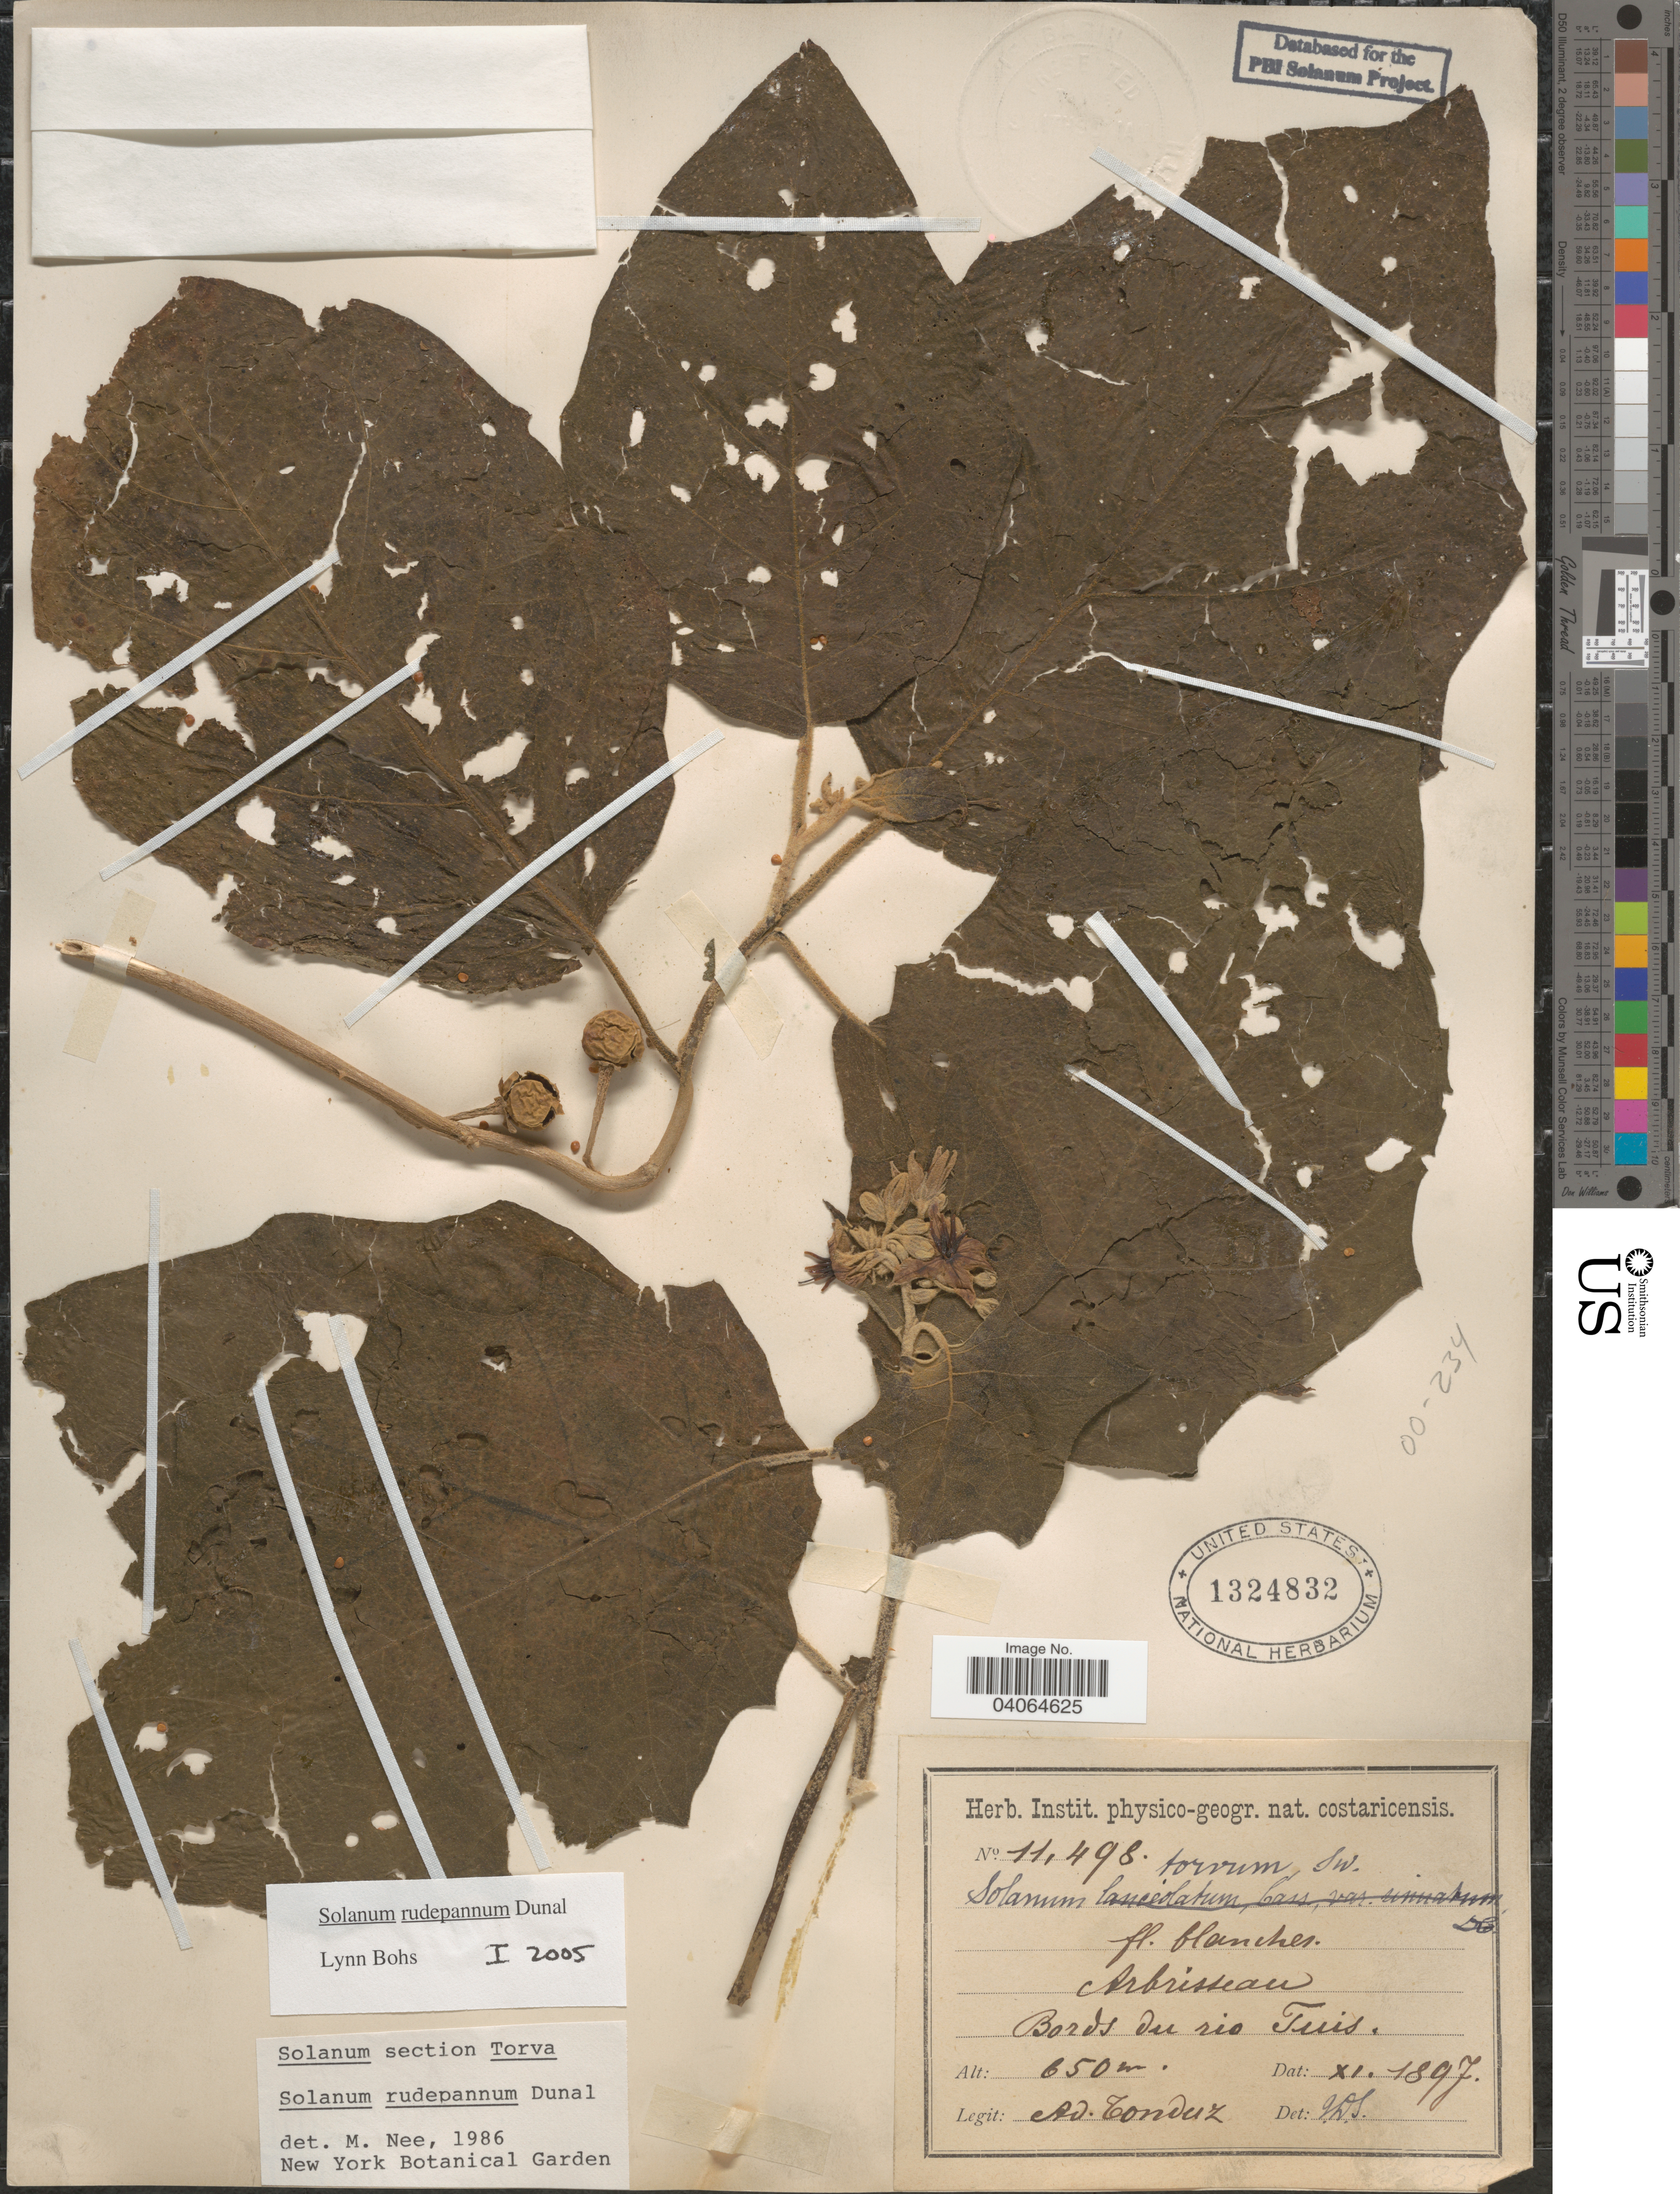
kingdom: Plantae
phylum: Tracheophyta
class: Magnoliopsida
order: Solanales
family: Solanaceae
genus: Solanum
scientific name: Solanum rudepannum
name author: Dunal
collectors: A. Tonduz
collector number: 11498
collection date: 1897-11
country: Costa Rica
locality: Arbrisseau. Bords du rio Tuis.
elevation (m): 650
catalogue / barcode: US 1324832